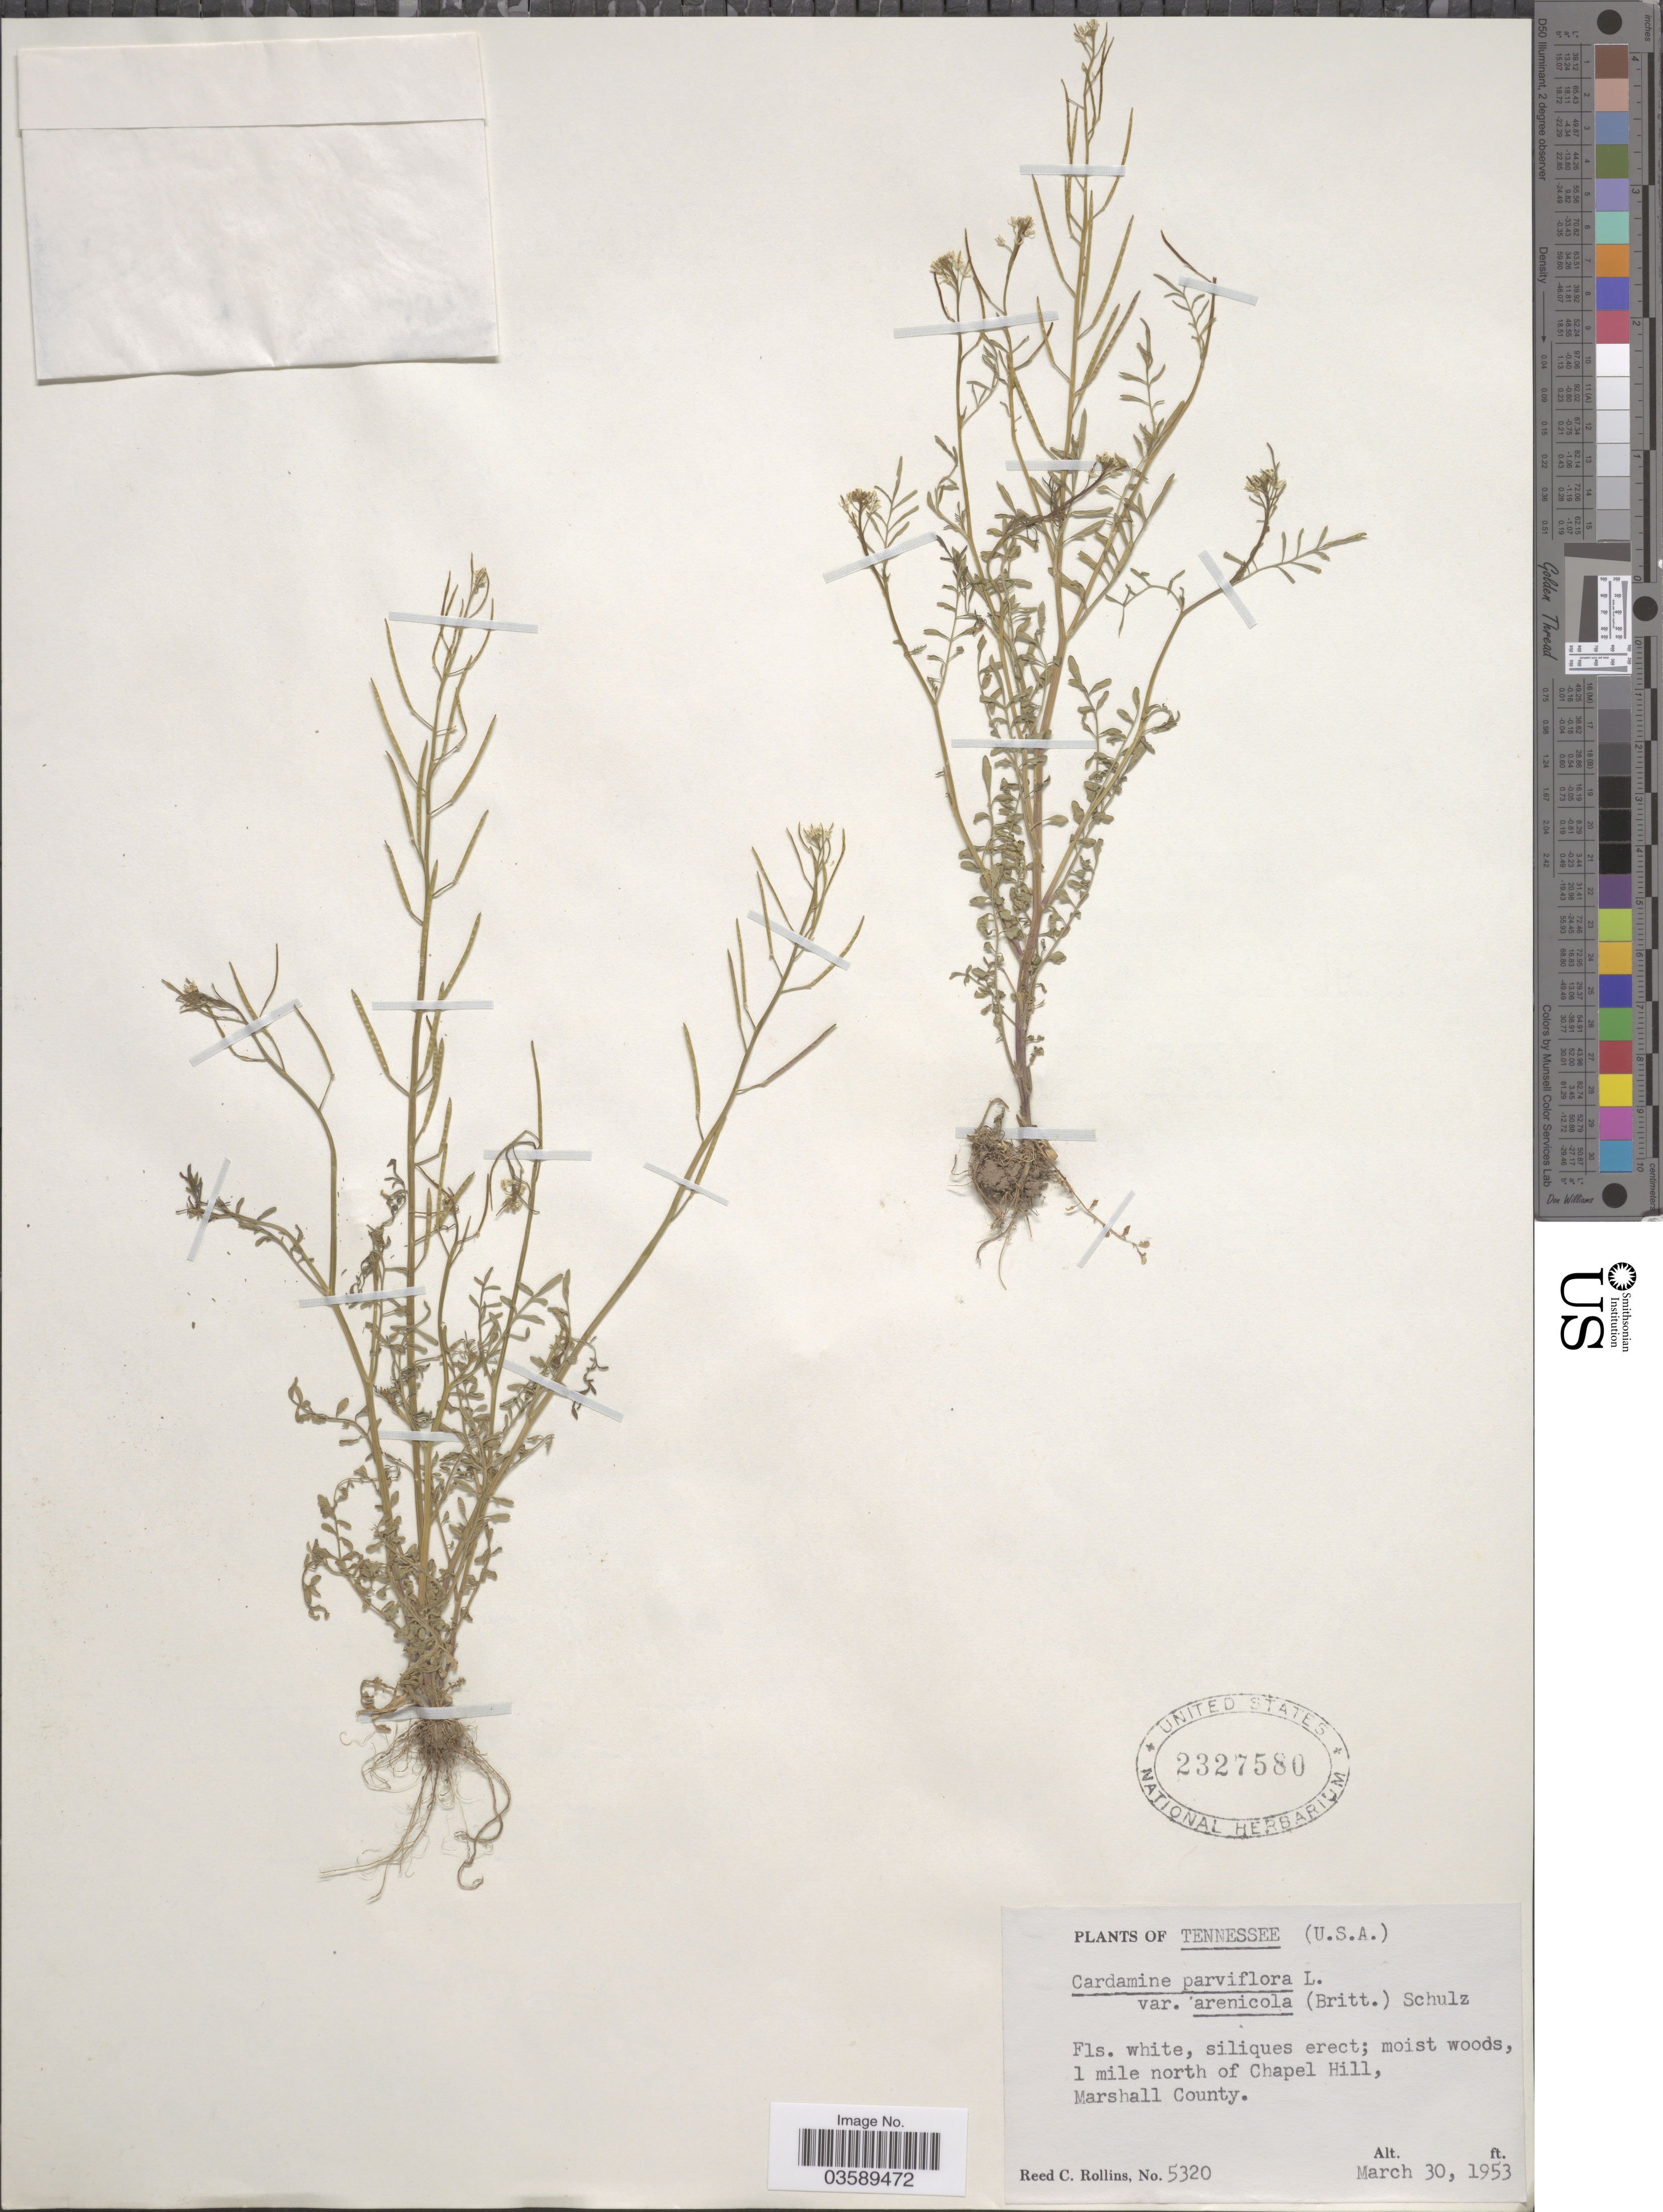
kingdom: Plantae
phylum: Tracheophyta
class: Magnoliopsida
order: Brassicales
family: Brassicaceae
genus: Cardamine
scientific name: Cardamine parviflora var. arenicola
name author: (Britton) O.E. Schulz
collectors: R. C. Rollins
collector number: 5320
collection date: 1953-03-30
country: United States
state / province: Tennessee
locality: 1 mile north of Chapel Hill, Marshall County.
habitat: moist woods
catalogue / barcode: US 2327580